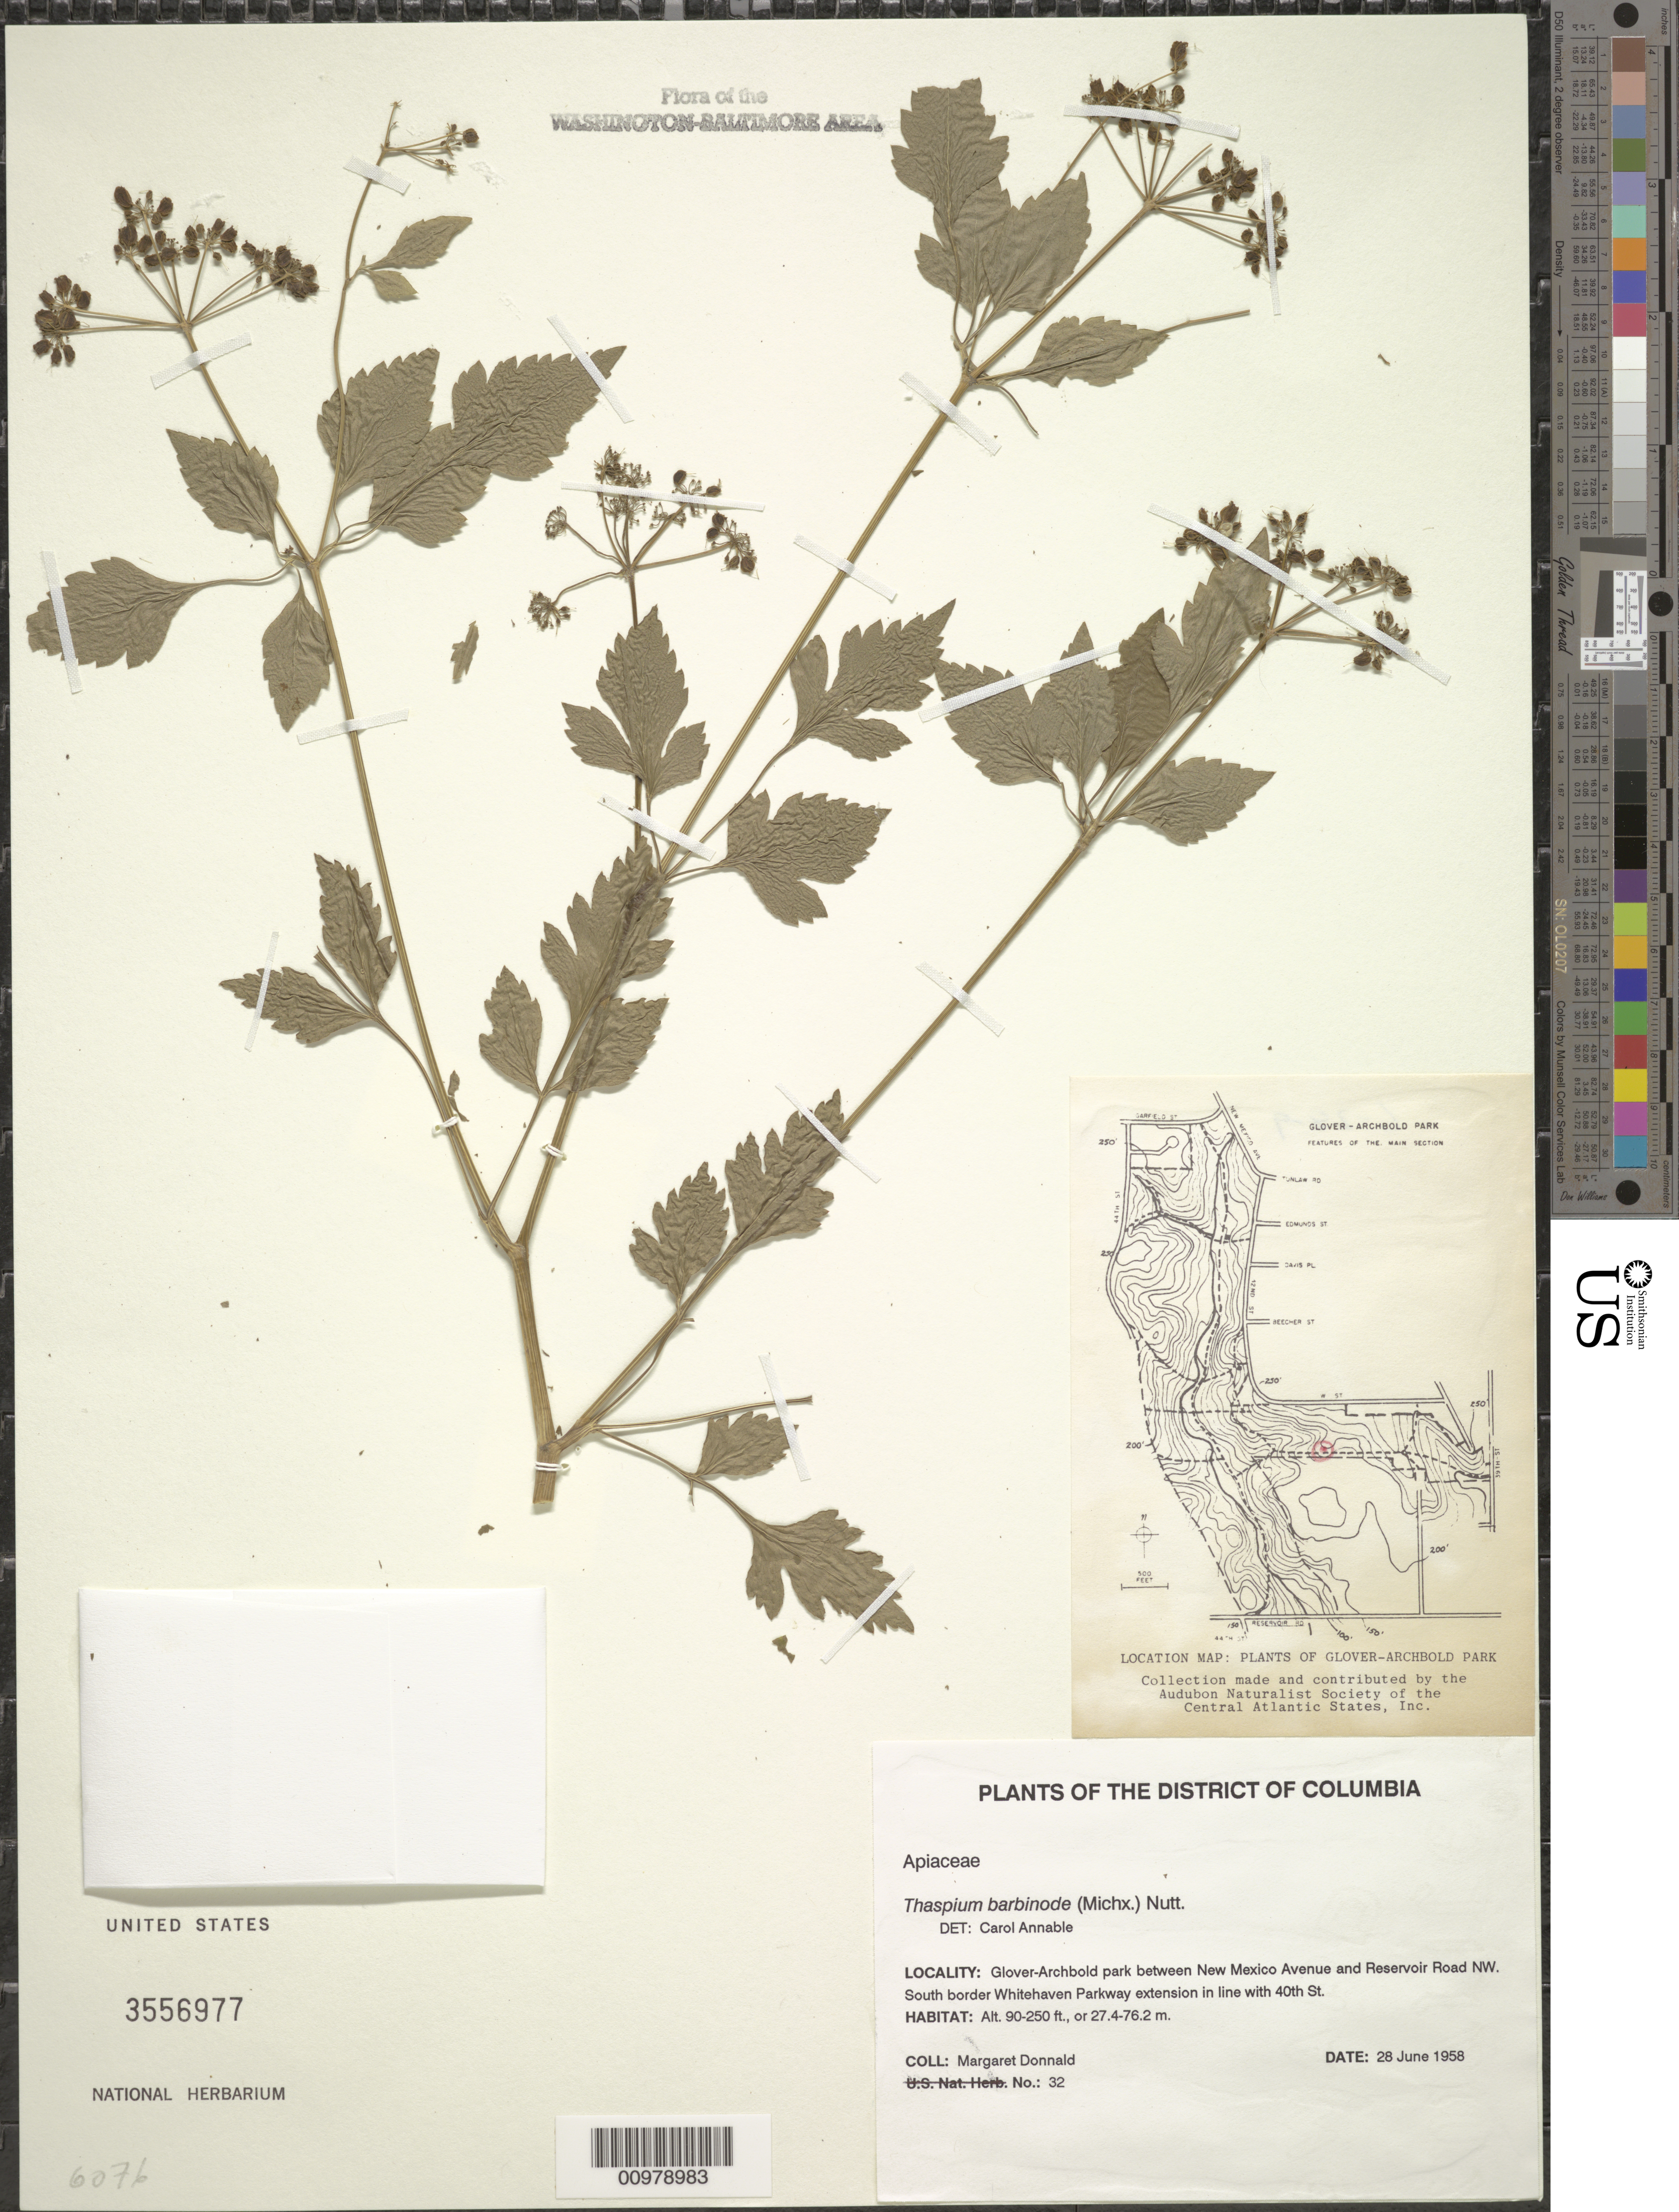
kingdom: Plantae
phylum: Tracheophyta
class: Magnoliopsida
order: Apiales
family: Apiaceae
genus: Thaspium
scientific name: Thaspium barbinode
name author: (Michx.) Nutt.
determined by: Annable, C. R.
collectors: M. Donnald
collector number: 32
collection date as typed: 28 Jun 1958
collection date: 1958-06-28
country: United States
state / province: District of Columbia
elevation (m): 27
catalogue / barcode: US 3556977